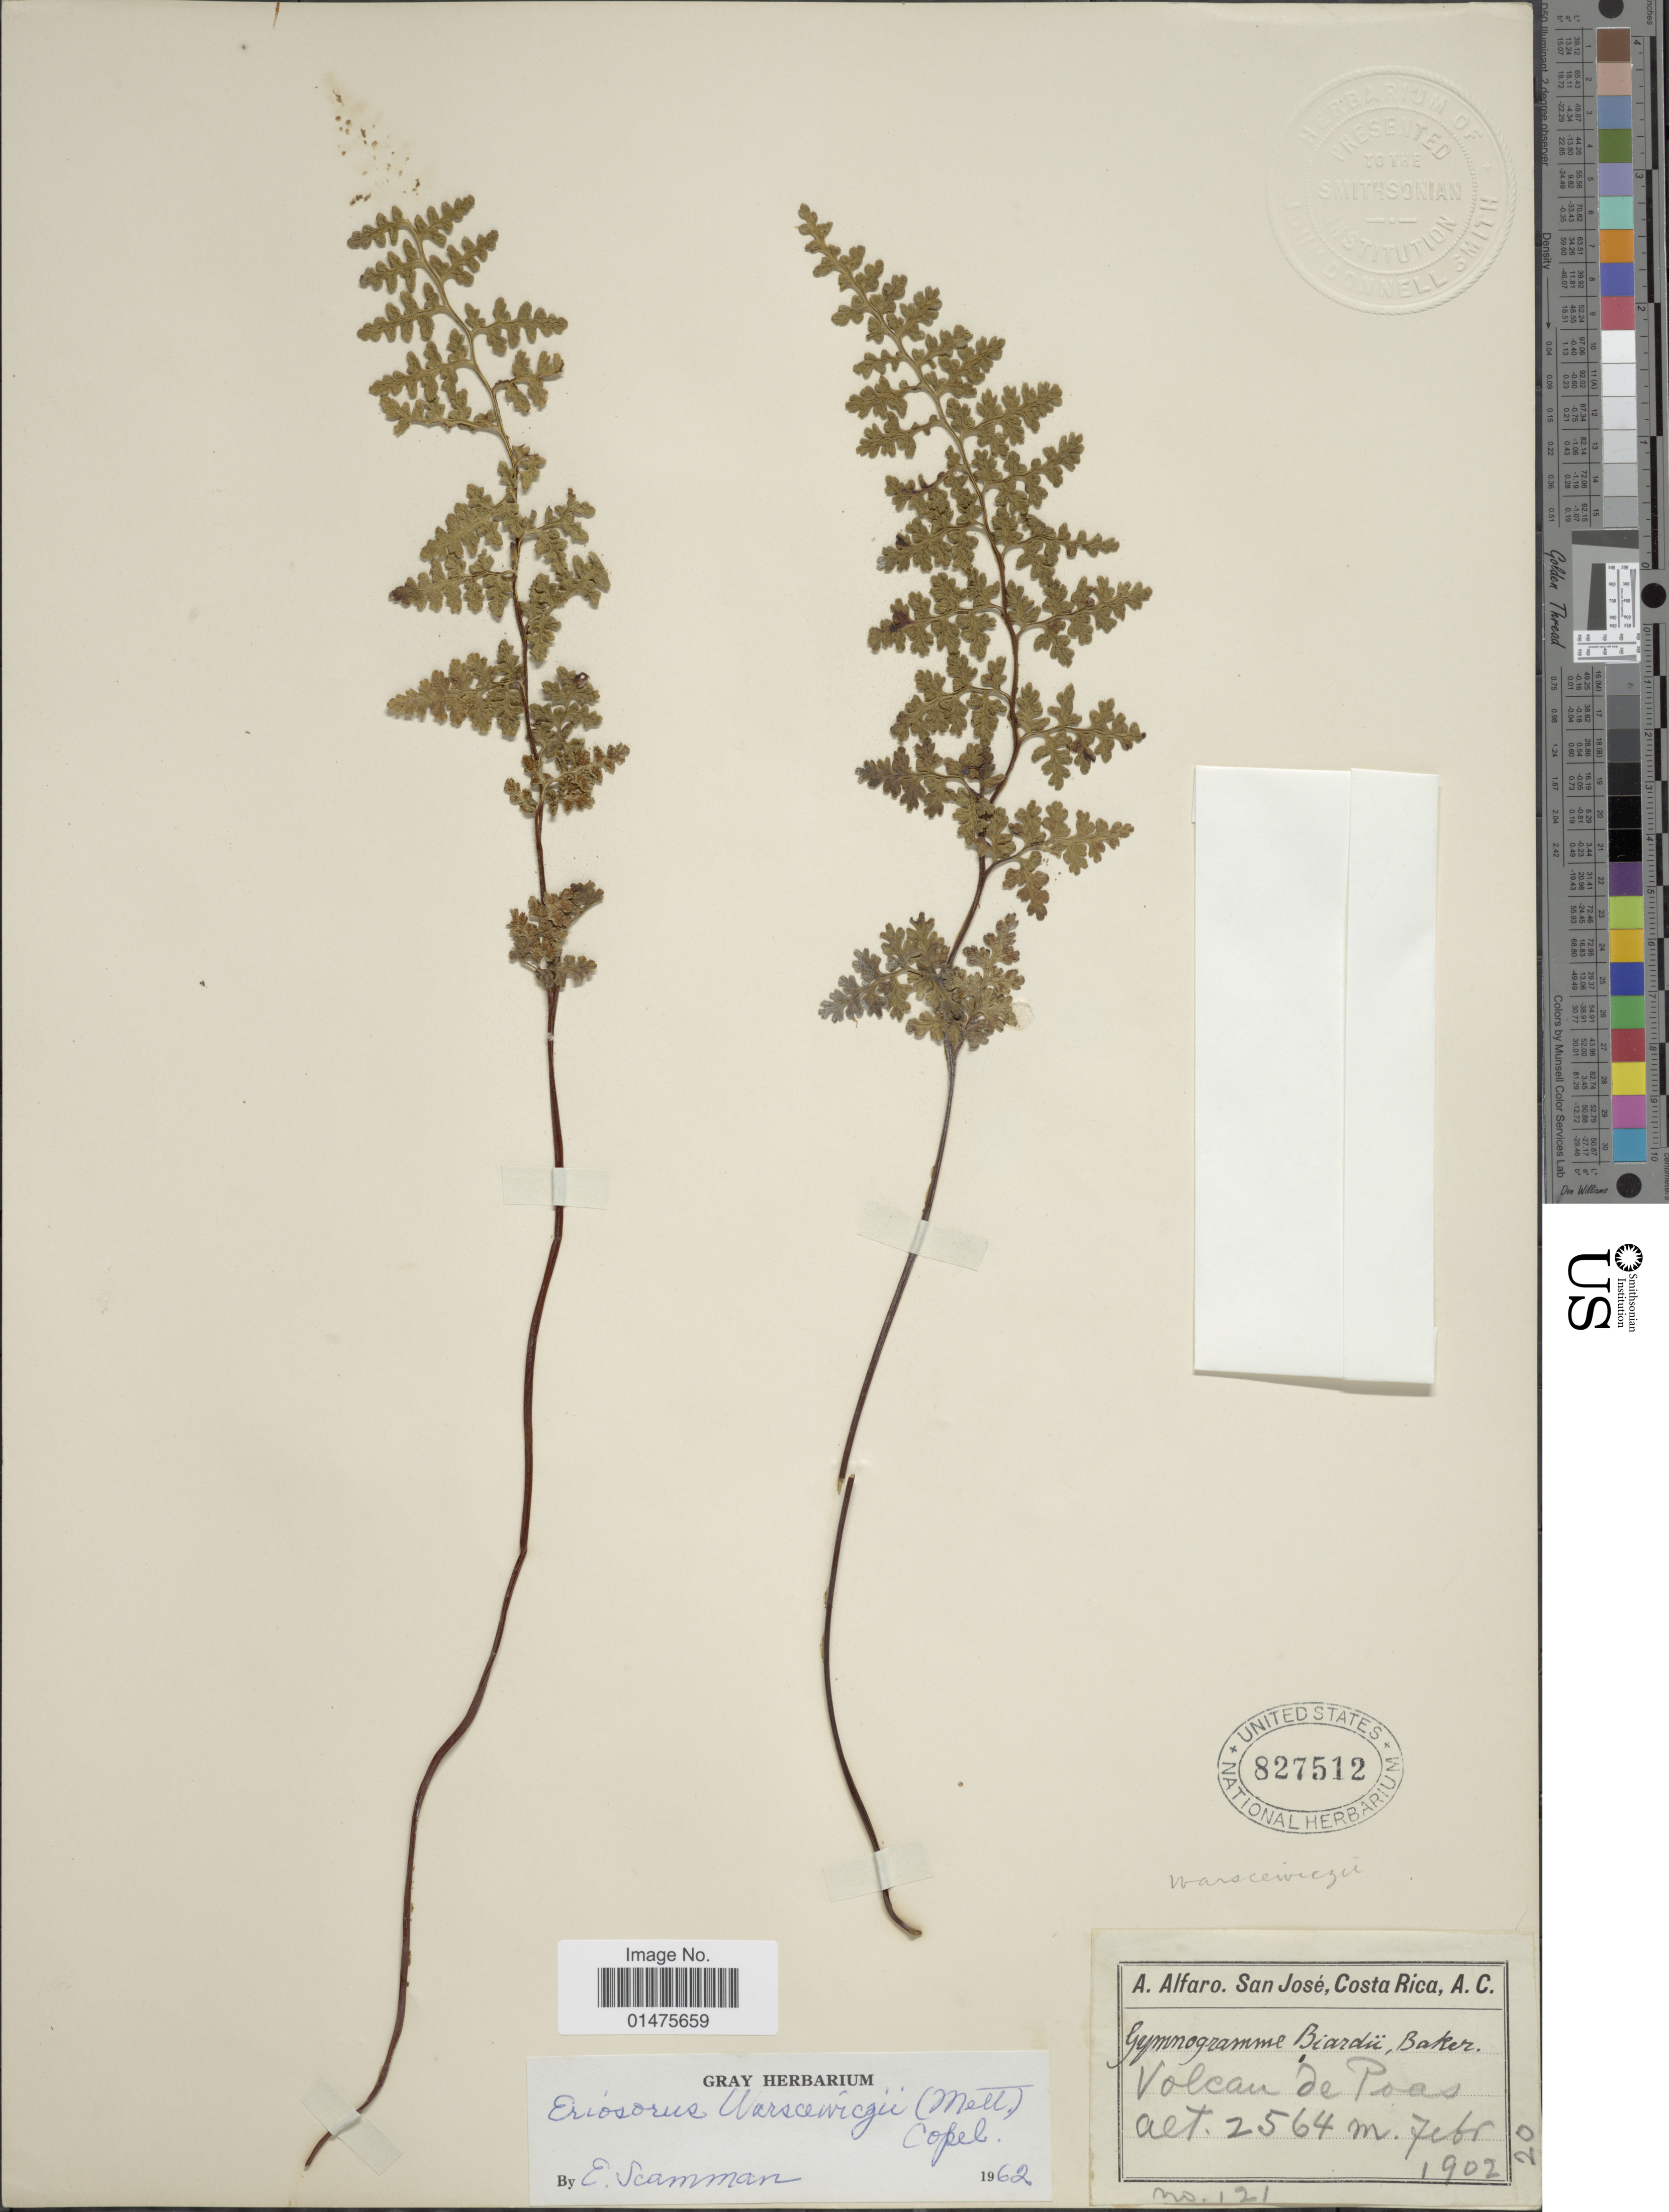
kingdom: Plantae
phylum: Tracheophyta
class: Polypodiopsida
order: Polypodiales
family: Pteridaceae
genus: Jamesonia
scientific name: Jamesonia warscewiczii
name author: (Mett.) Christenh.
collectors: A. Alfaro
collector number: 121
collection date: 1902-02-20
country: Costa Rica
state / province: Alajuela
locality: Volcan de Poas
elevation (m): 2564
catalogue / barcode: US 827512